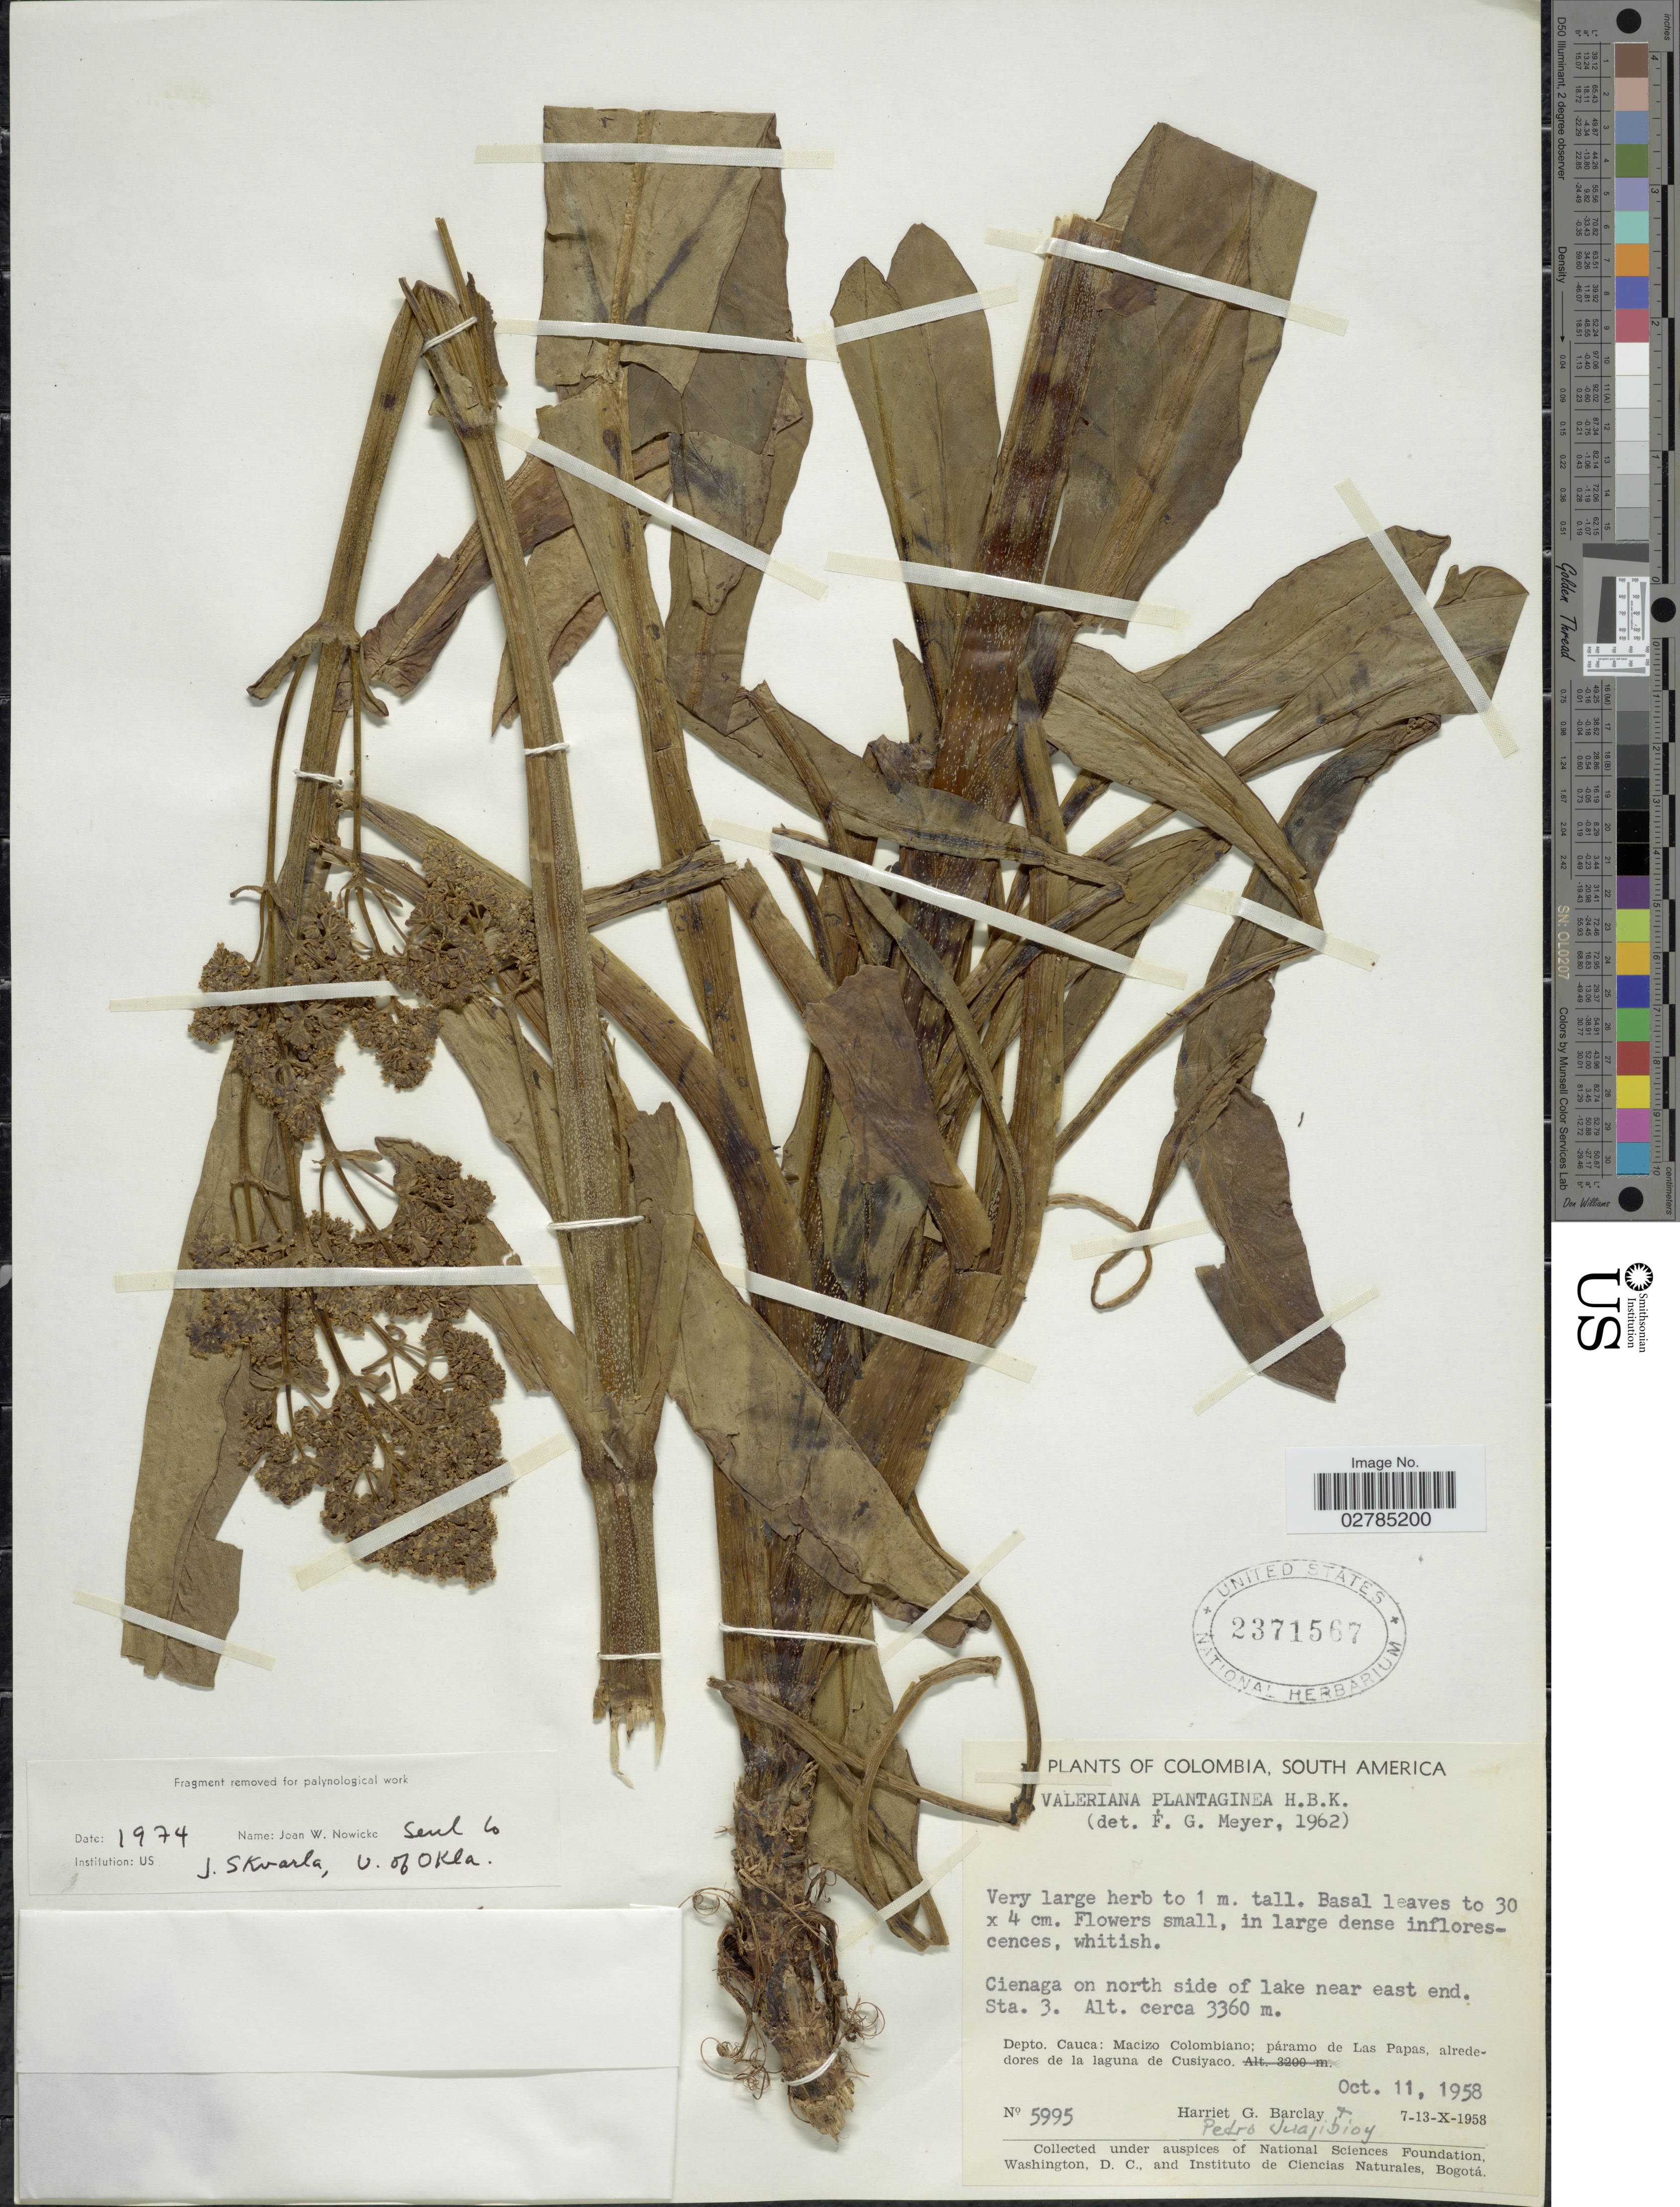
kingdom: Plantae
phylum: Tracheophyta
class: Magnoliopsida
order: Dipsacales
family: Caprifoliaceae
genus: Valeriana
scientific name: Valeriana plantaginea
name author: Kunth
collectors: H. G. Barclay & P. Juajibioy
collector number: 5995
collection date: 1958-10-11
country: Colombia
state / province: Cauca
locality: Depto. Cauca: Macizo Colombiano; páramo de Las Papas, alrededores de la laguna de Cusiyaco. Cienaga on north side of lake near east end. Sta.3.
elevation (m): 3360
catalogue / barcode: US 2371567